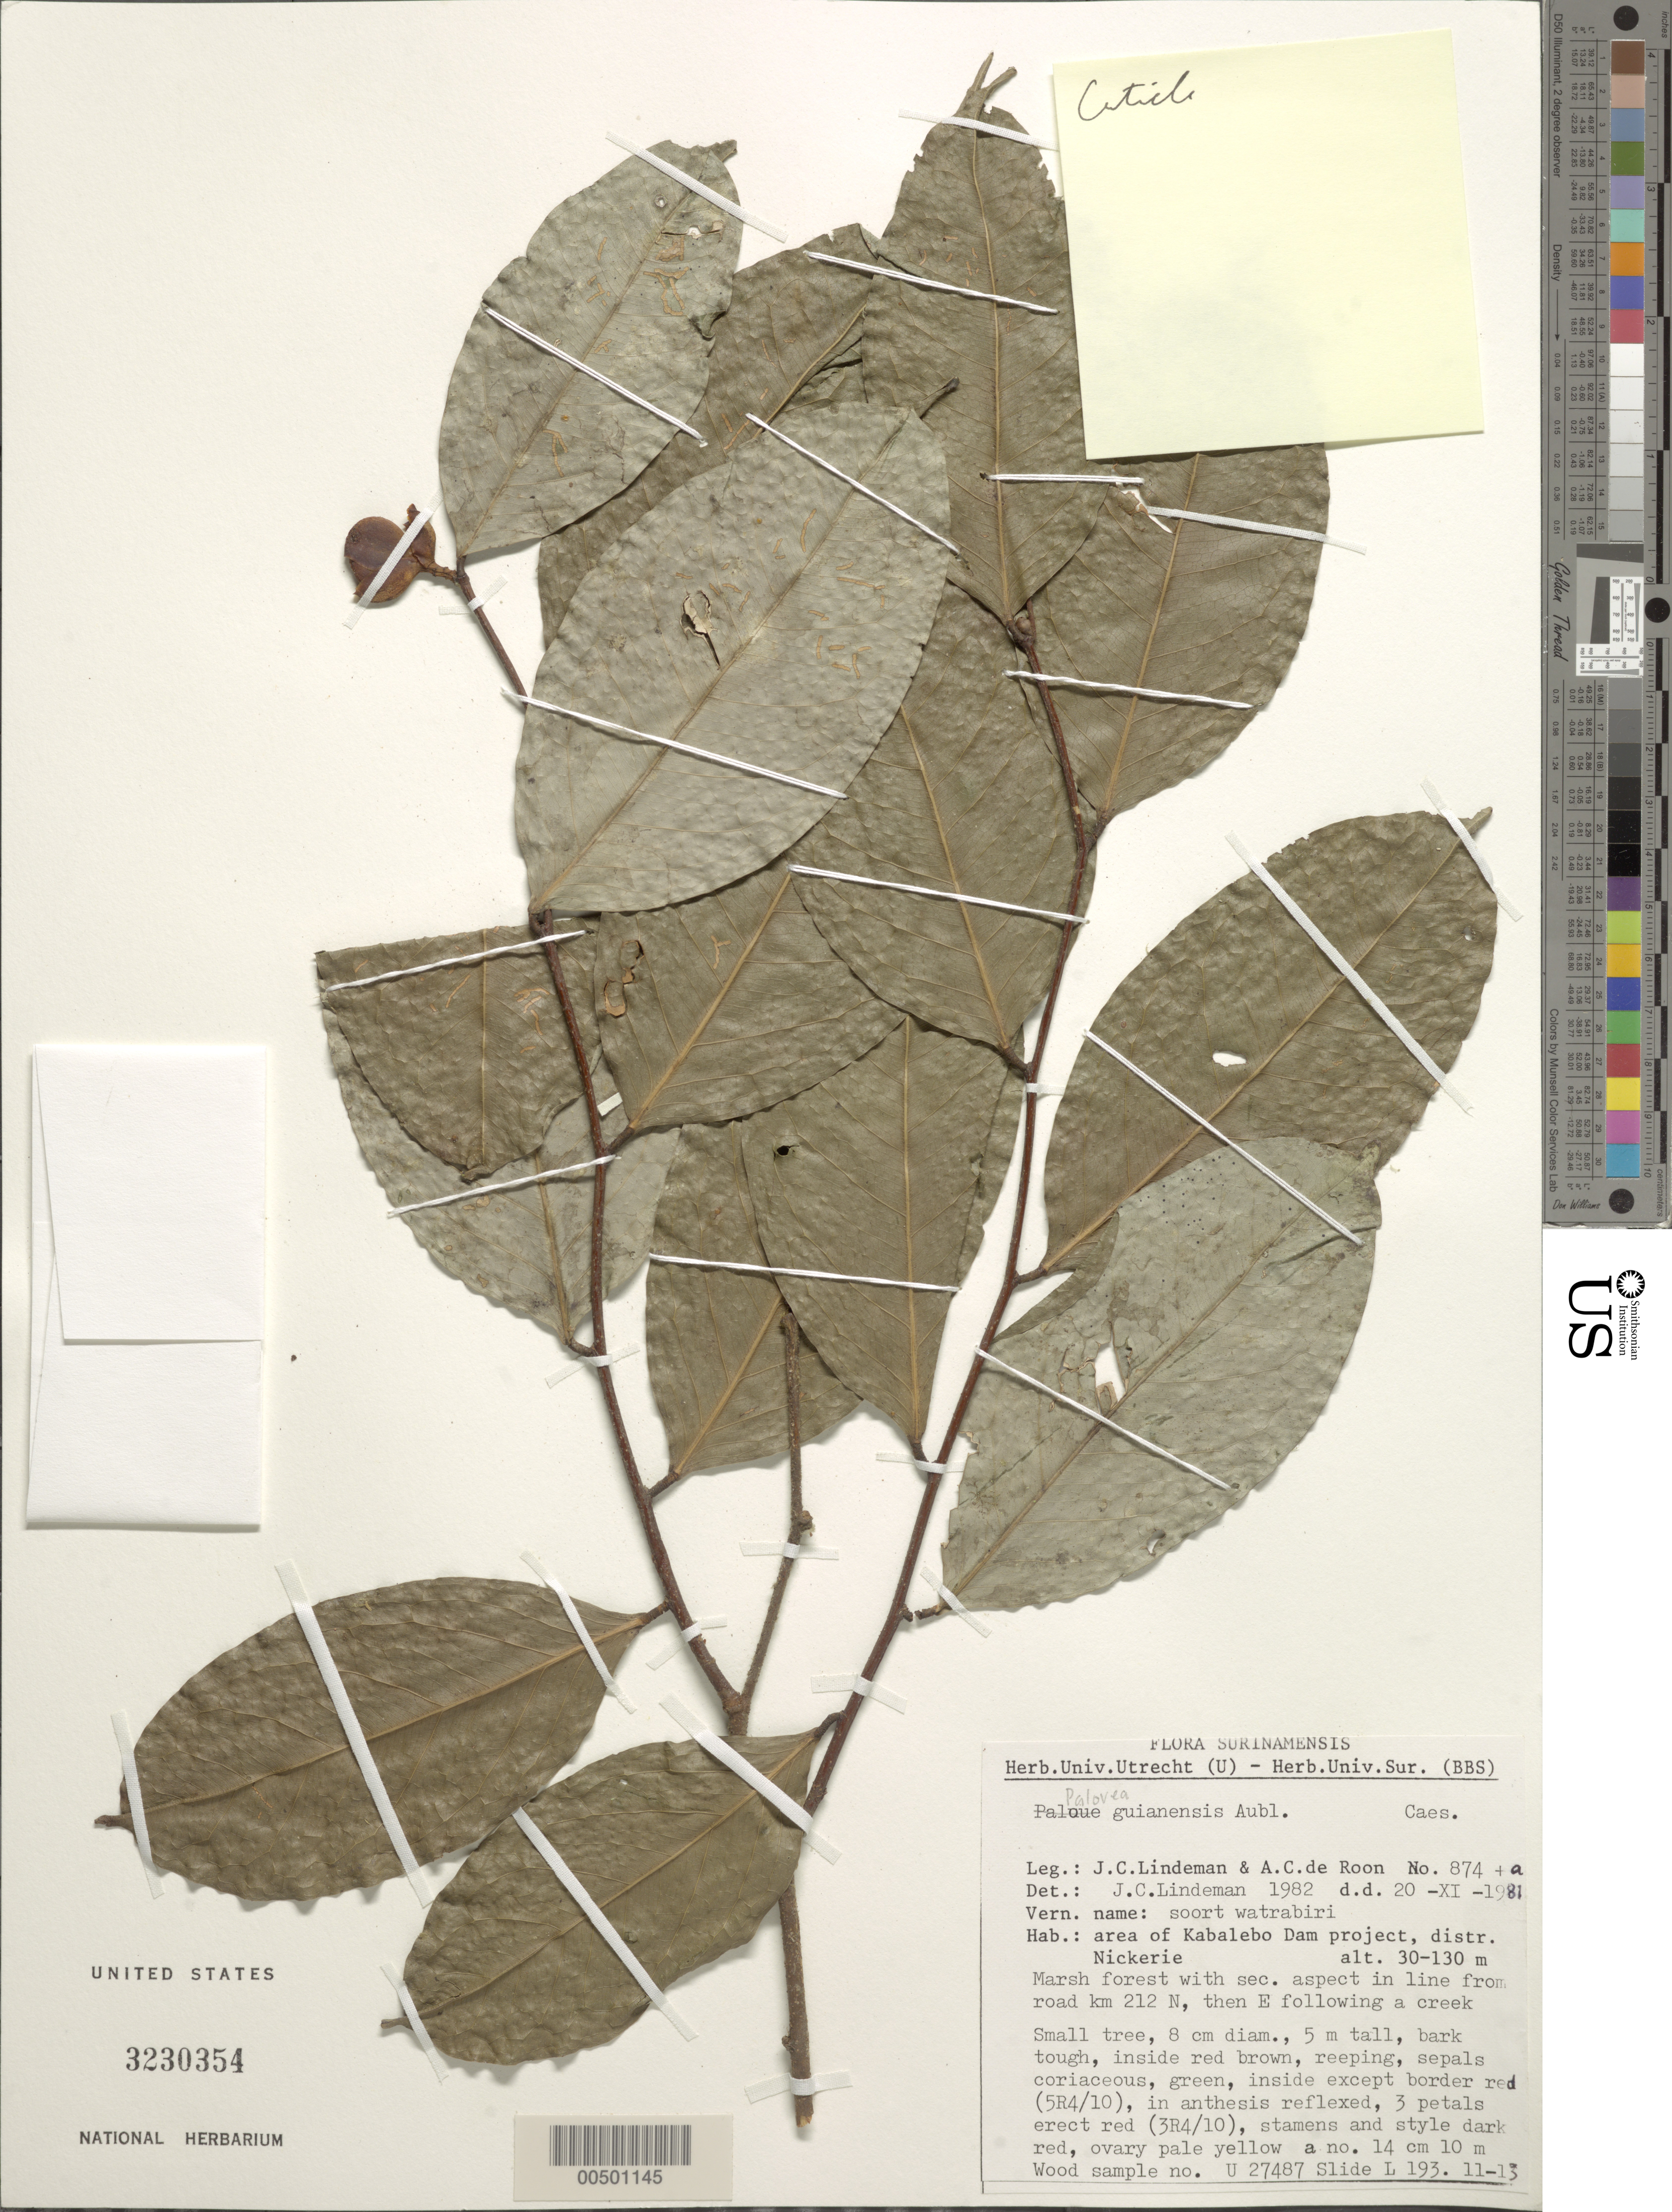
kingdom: Plantae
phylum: Tracheophyta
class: Magnoliopsida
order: Fabales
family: Fabaceae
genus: Paloue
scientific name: Paloue guianensis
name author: Aubl.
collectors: J. C. Lindeman & A. de Roon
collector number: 874+a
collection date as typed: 20 Nov 1981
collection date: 1981-11-20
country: Suriname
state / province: Nickerie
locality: Area of kabalebo dam project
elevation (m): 30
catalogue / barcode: US 3230354